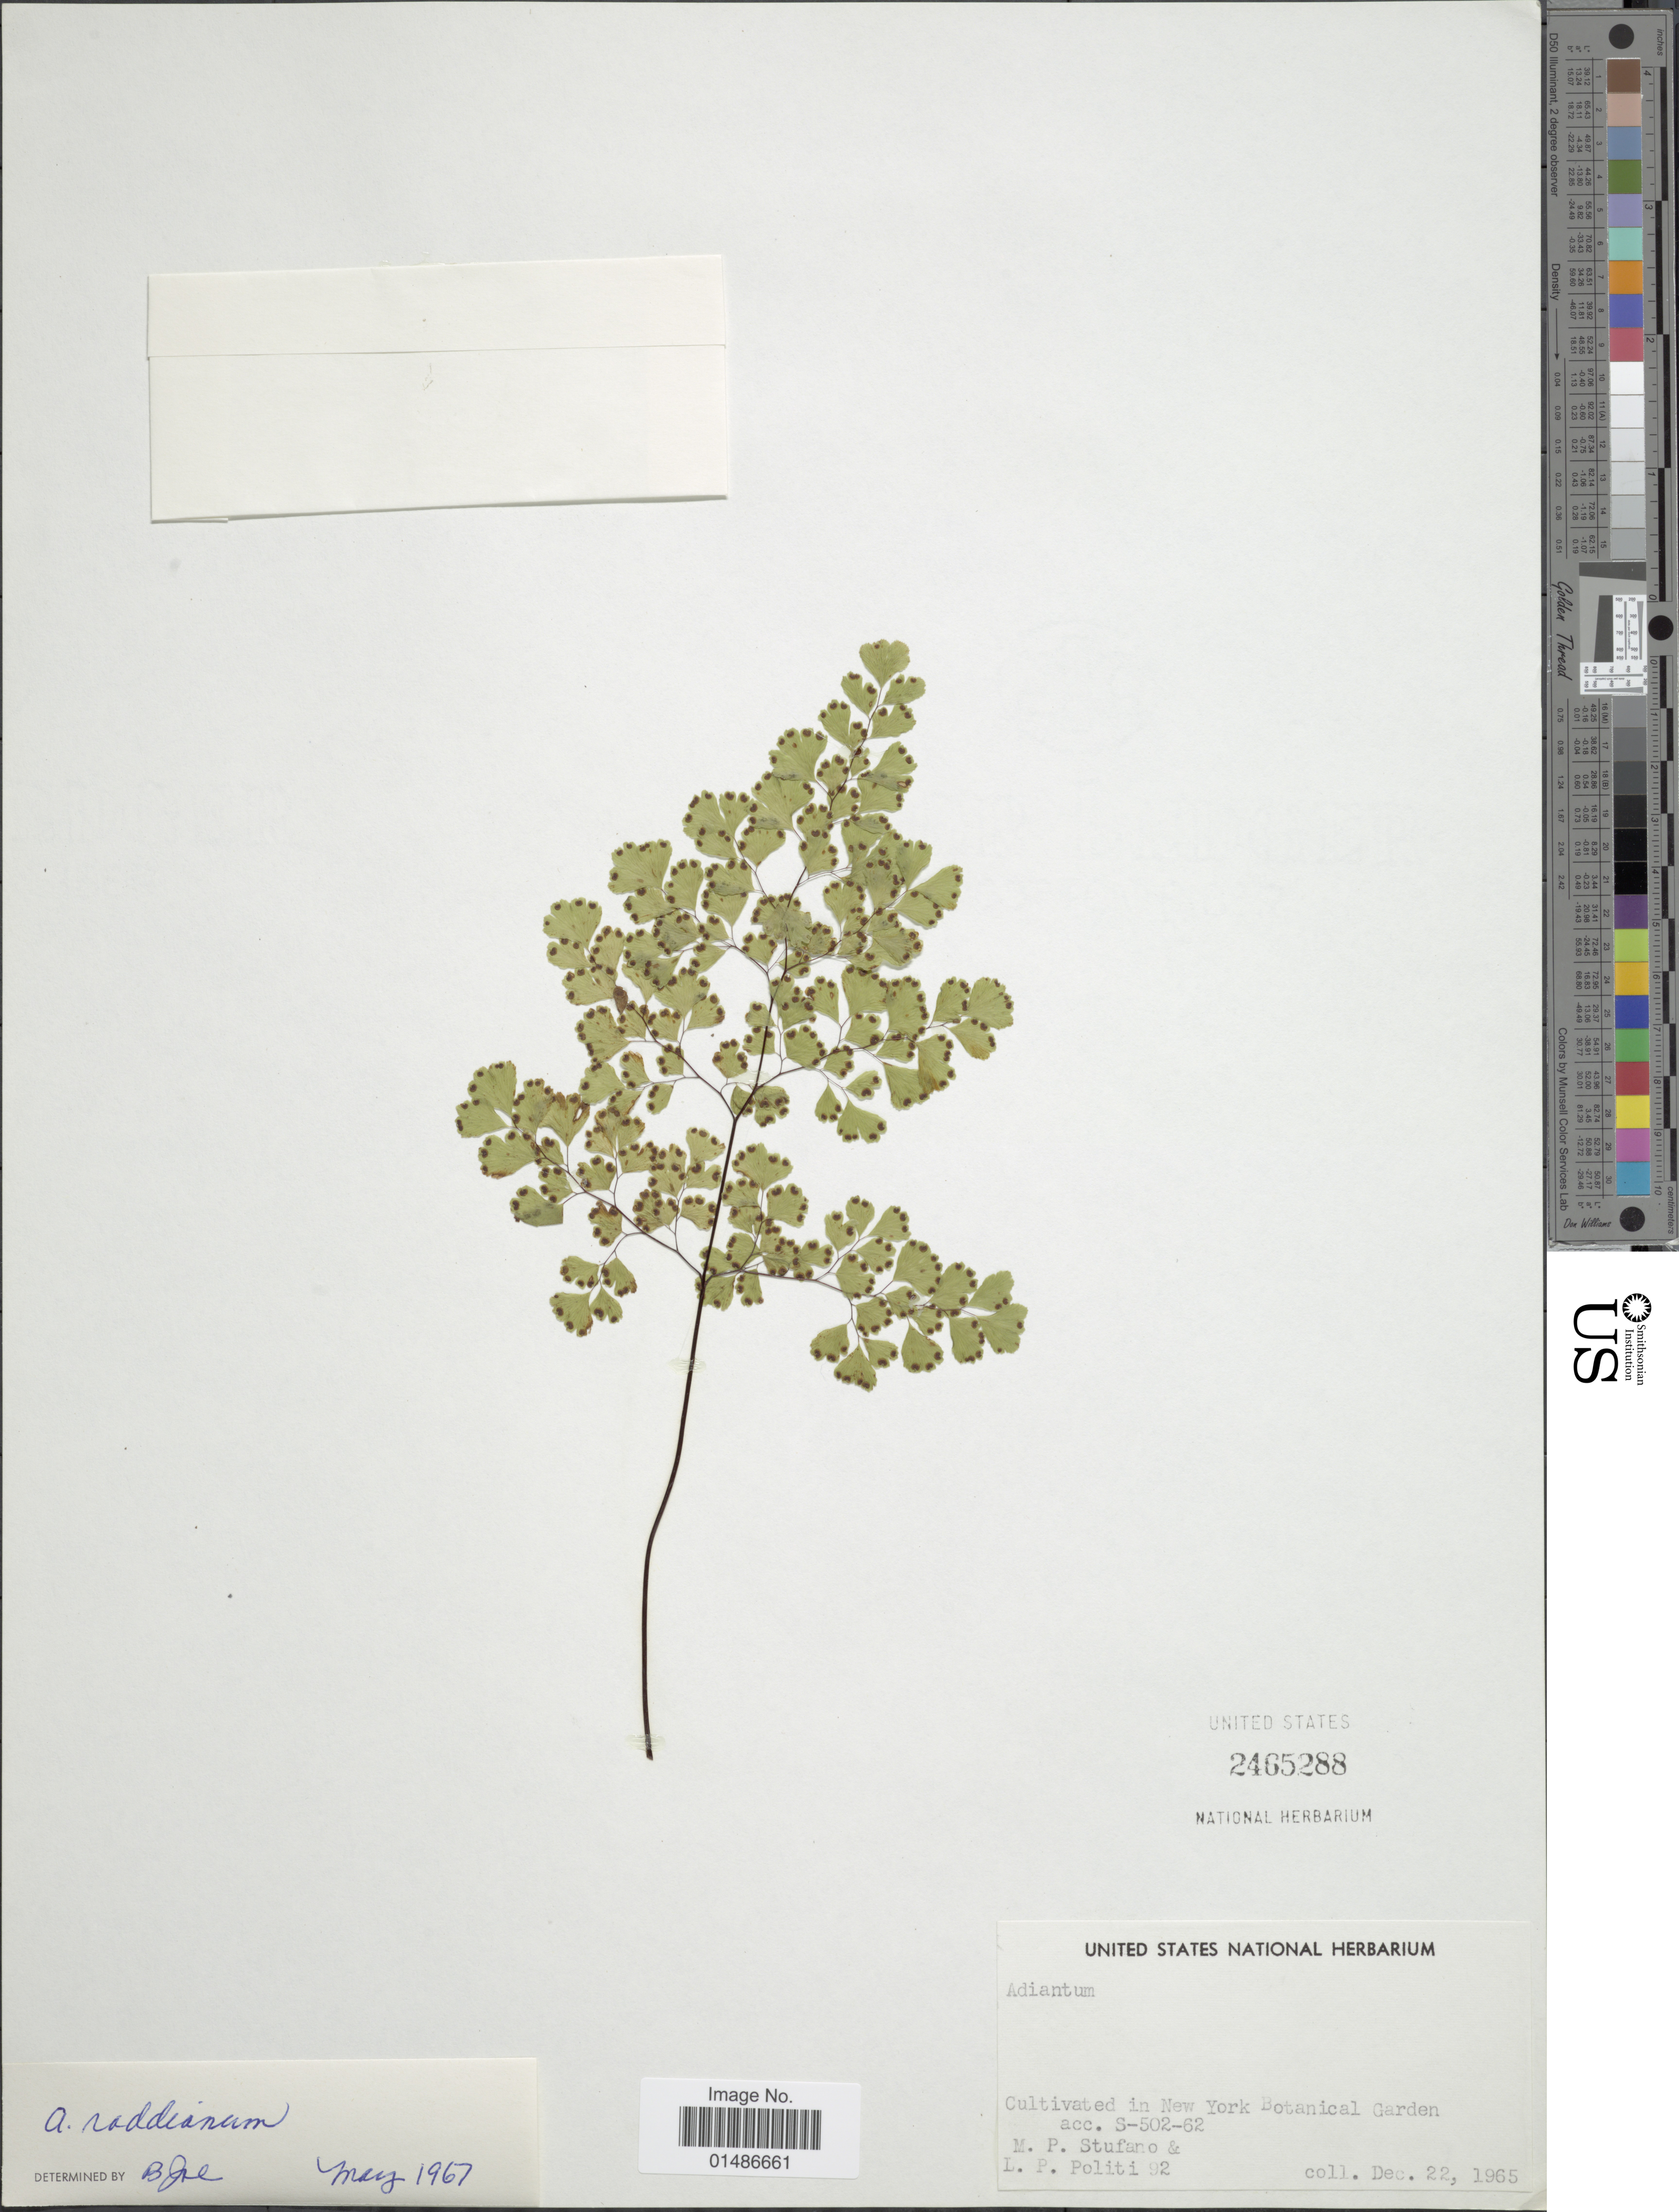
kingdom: Plantae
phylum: Tracheophyta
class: Polypodiopsida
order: Polypodiales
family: Pteridaceae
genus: Adiantum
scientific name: Adiantum raddianum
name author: C. Presl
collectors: M. Stufano & L. Politi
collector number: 92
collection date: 1965-12-22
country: United States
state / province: New York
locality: Cultivated in New York Botanical Garden acc. S-502-62.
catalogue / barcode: US 2465288